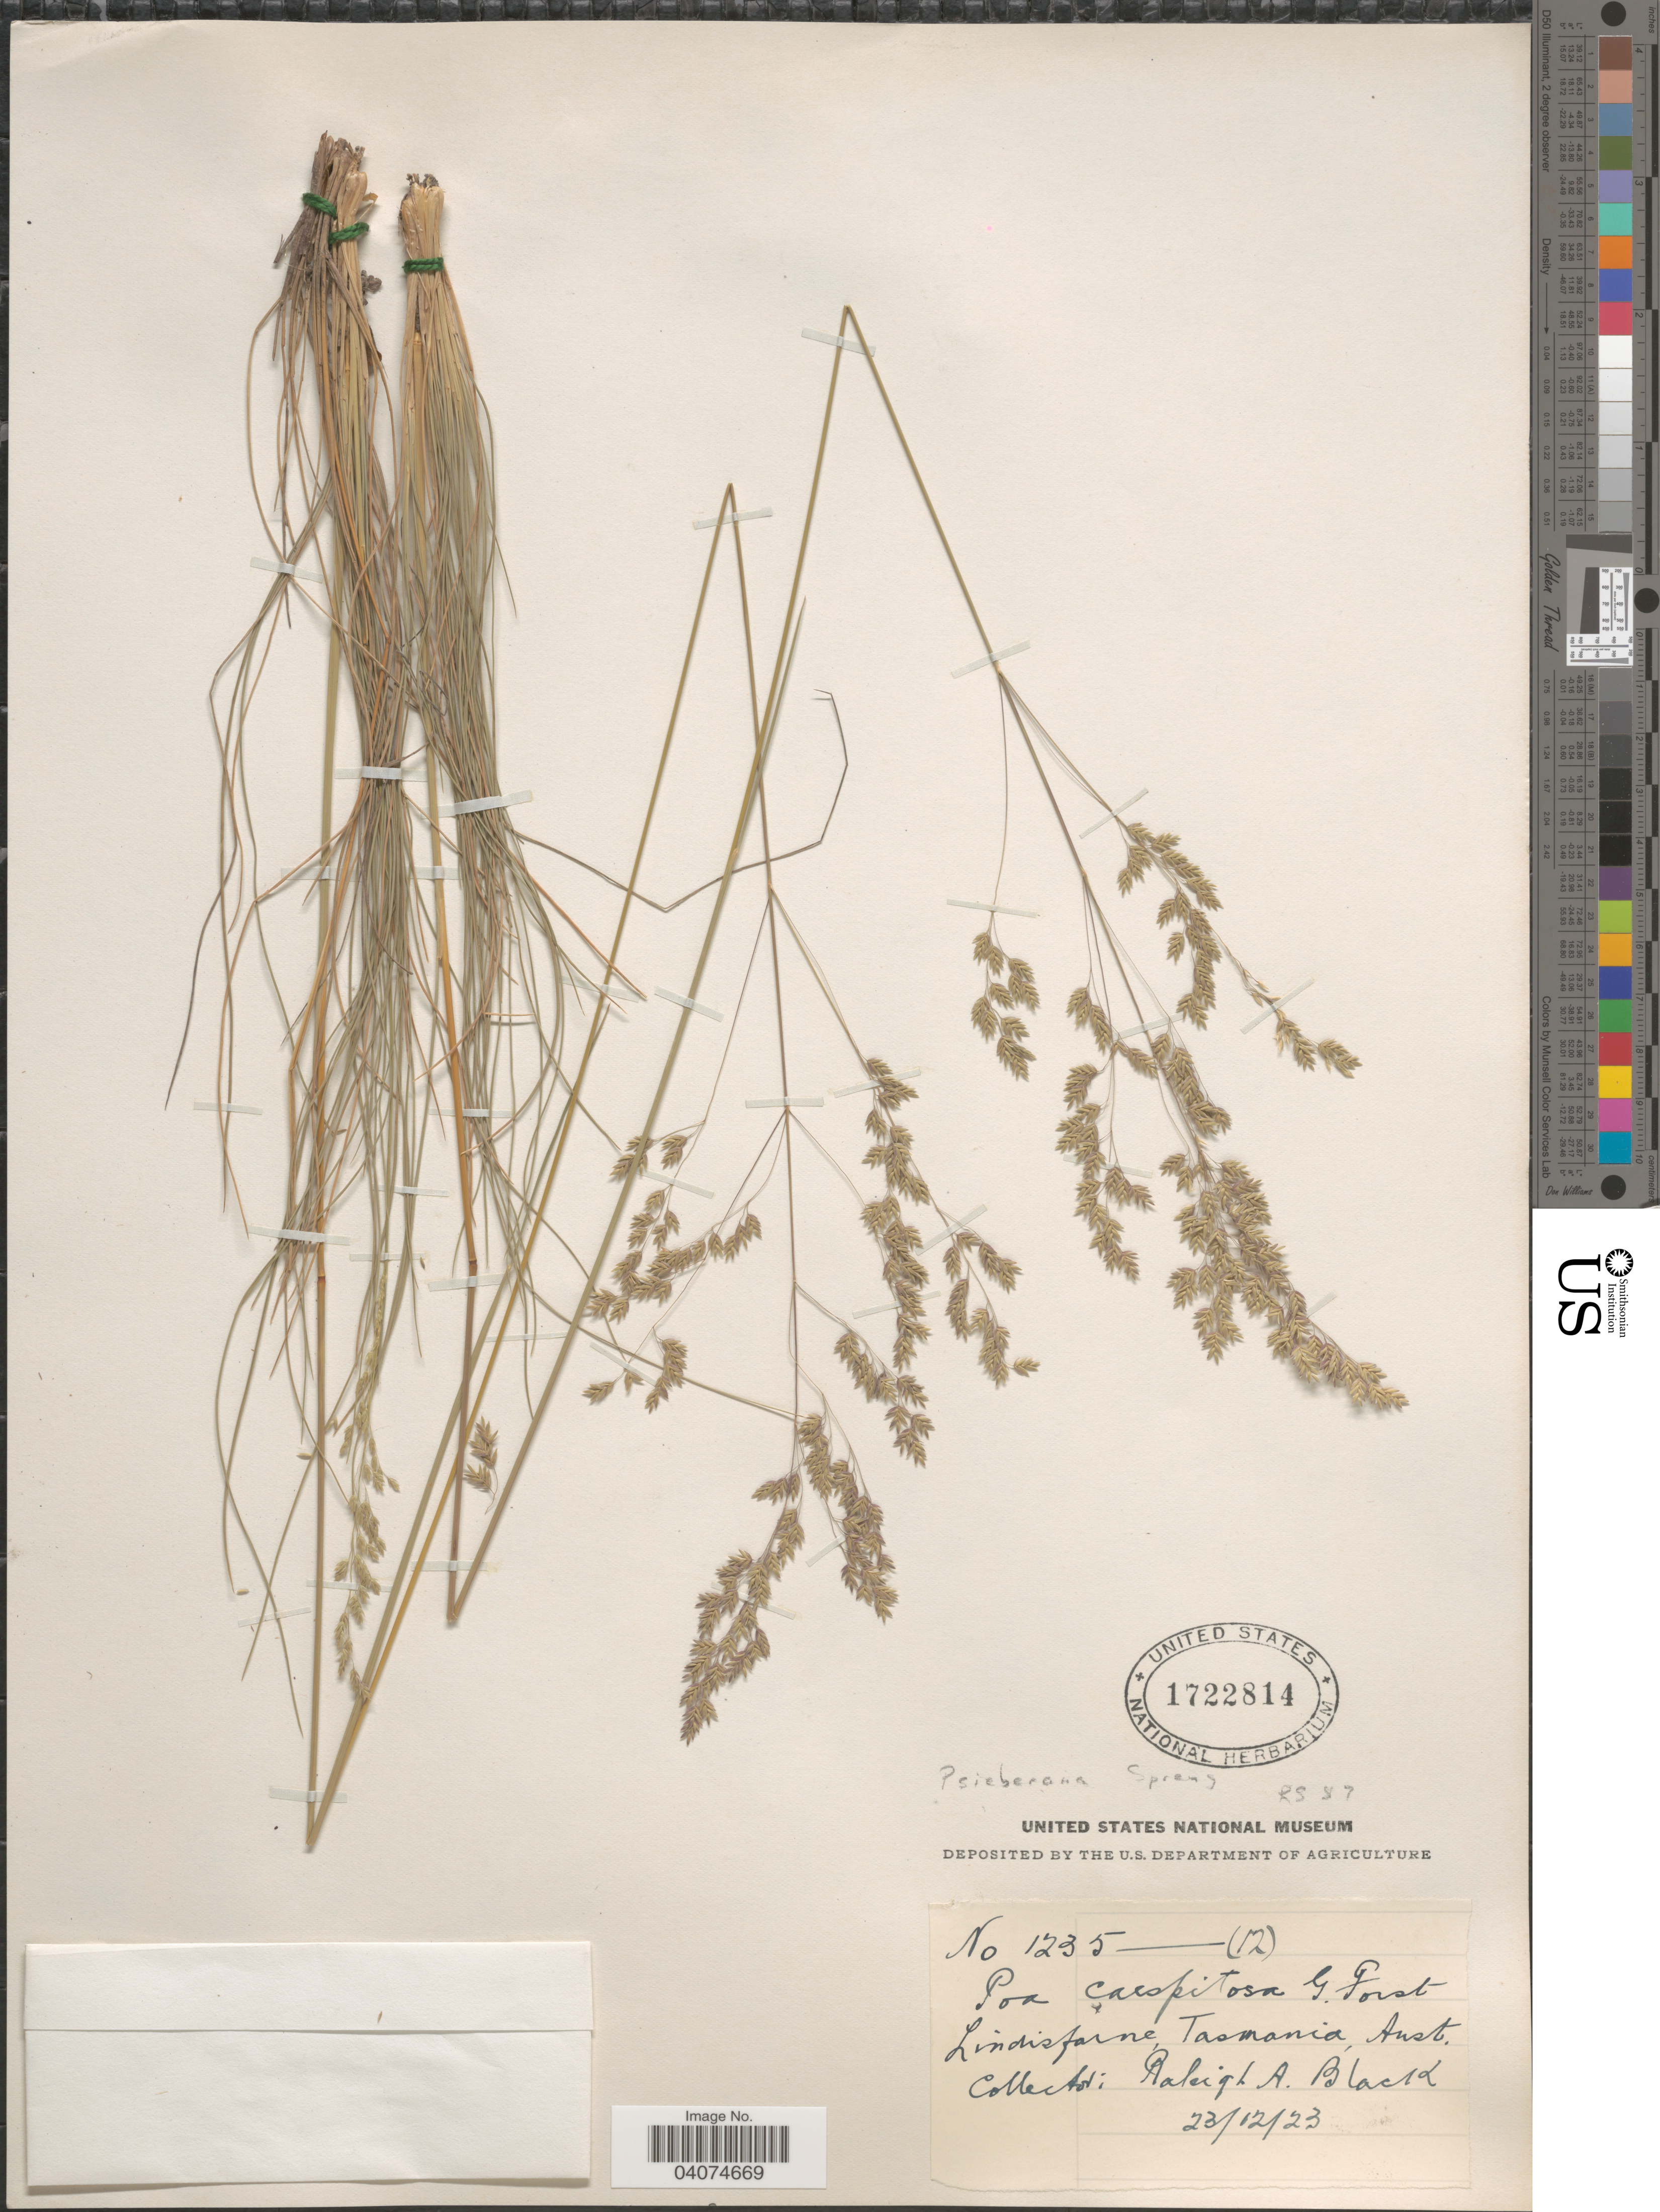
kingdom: Plantae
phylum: Tracheophyta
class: Liliopsida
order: Poales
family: Poaceae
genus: Poa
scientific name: Poa sieberiana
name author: Spreng.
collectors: R. A. Black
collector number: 1235-(12)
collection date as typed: Transcribed d/m/y: 23/12/23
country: Australia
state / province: Tasmania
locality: Lindisfarne.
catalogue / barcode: US 1722814